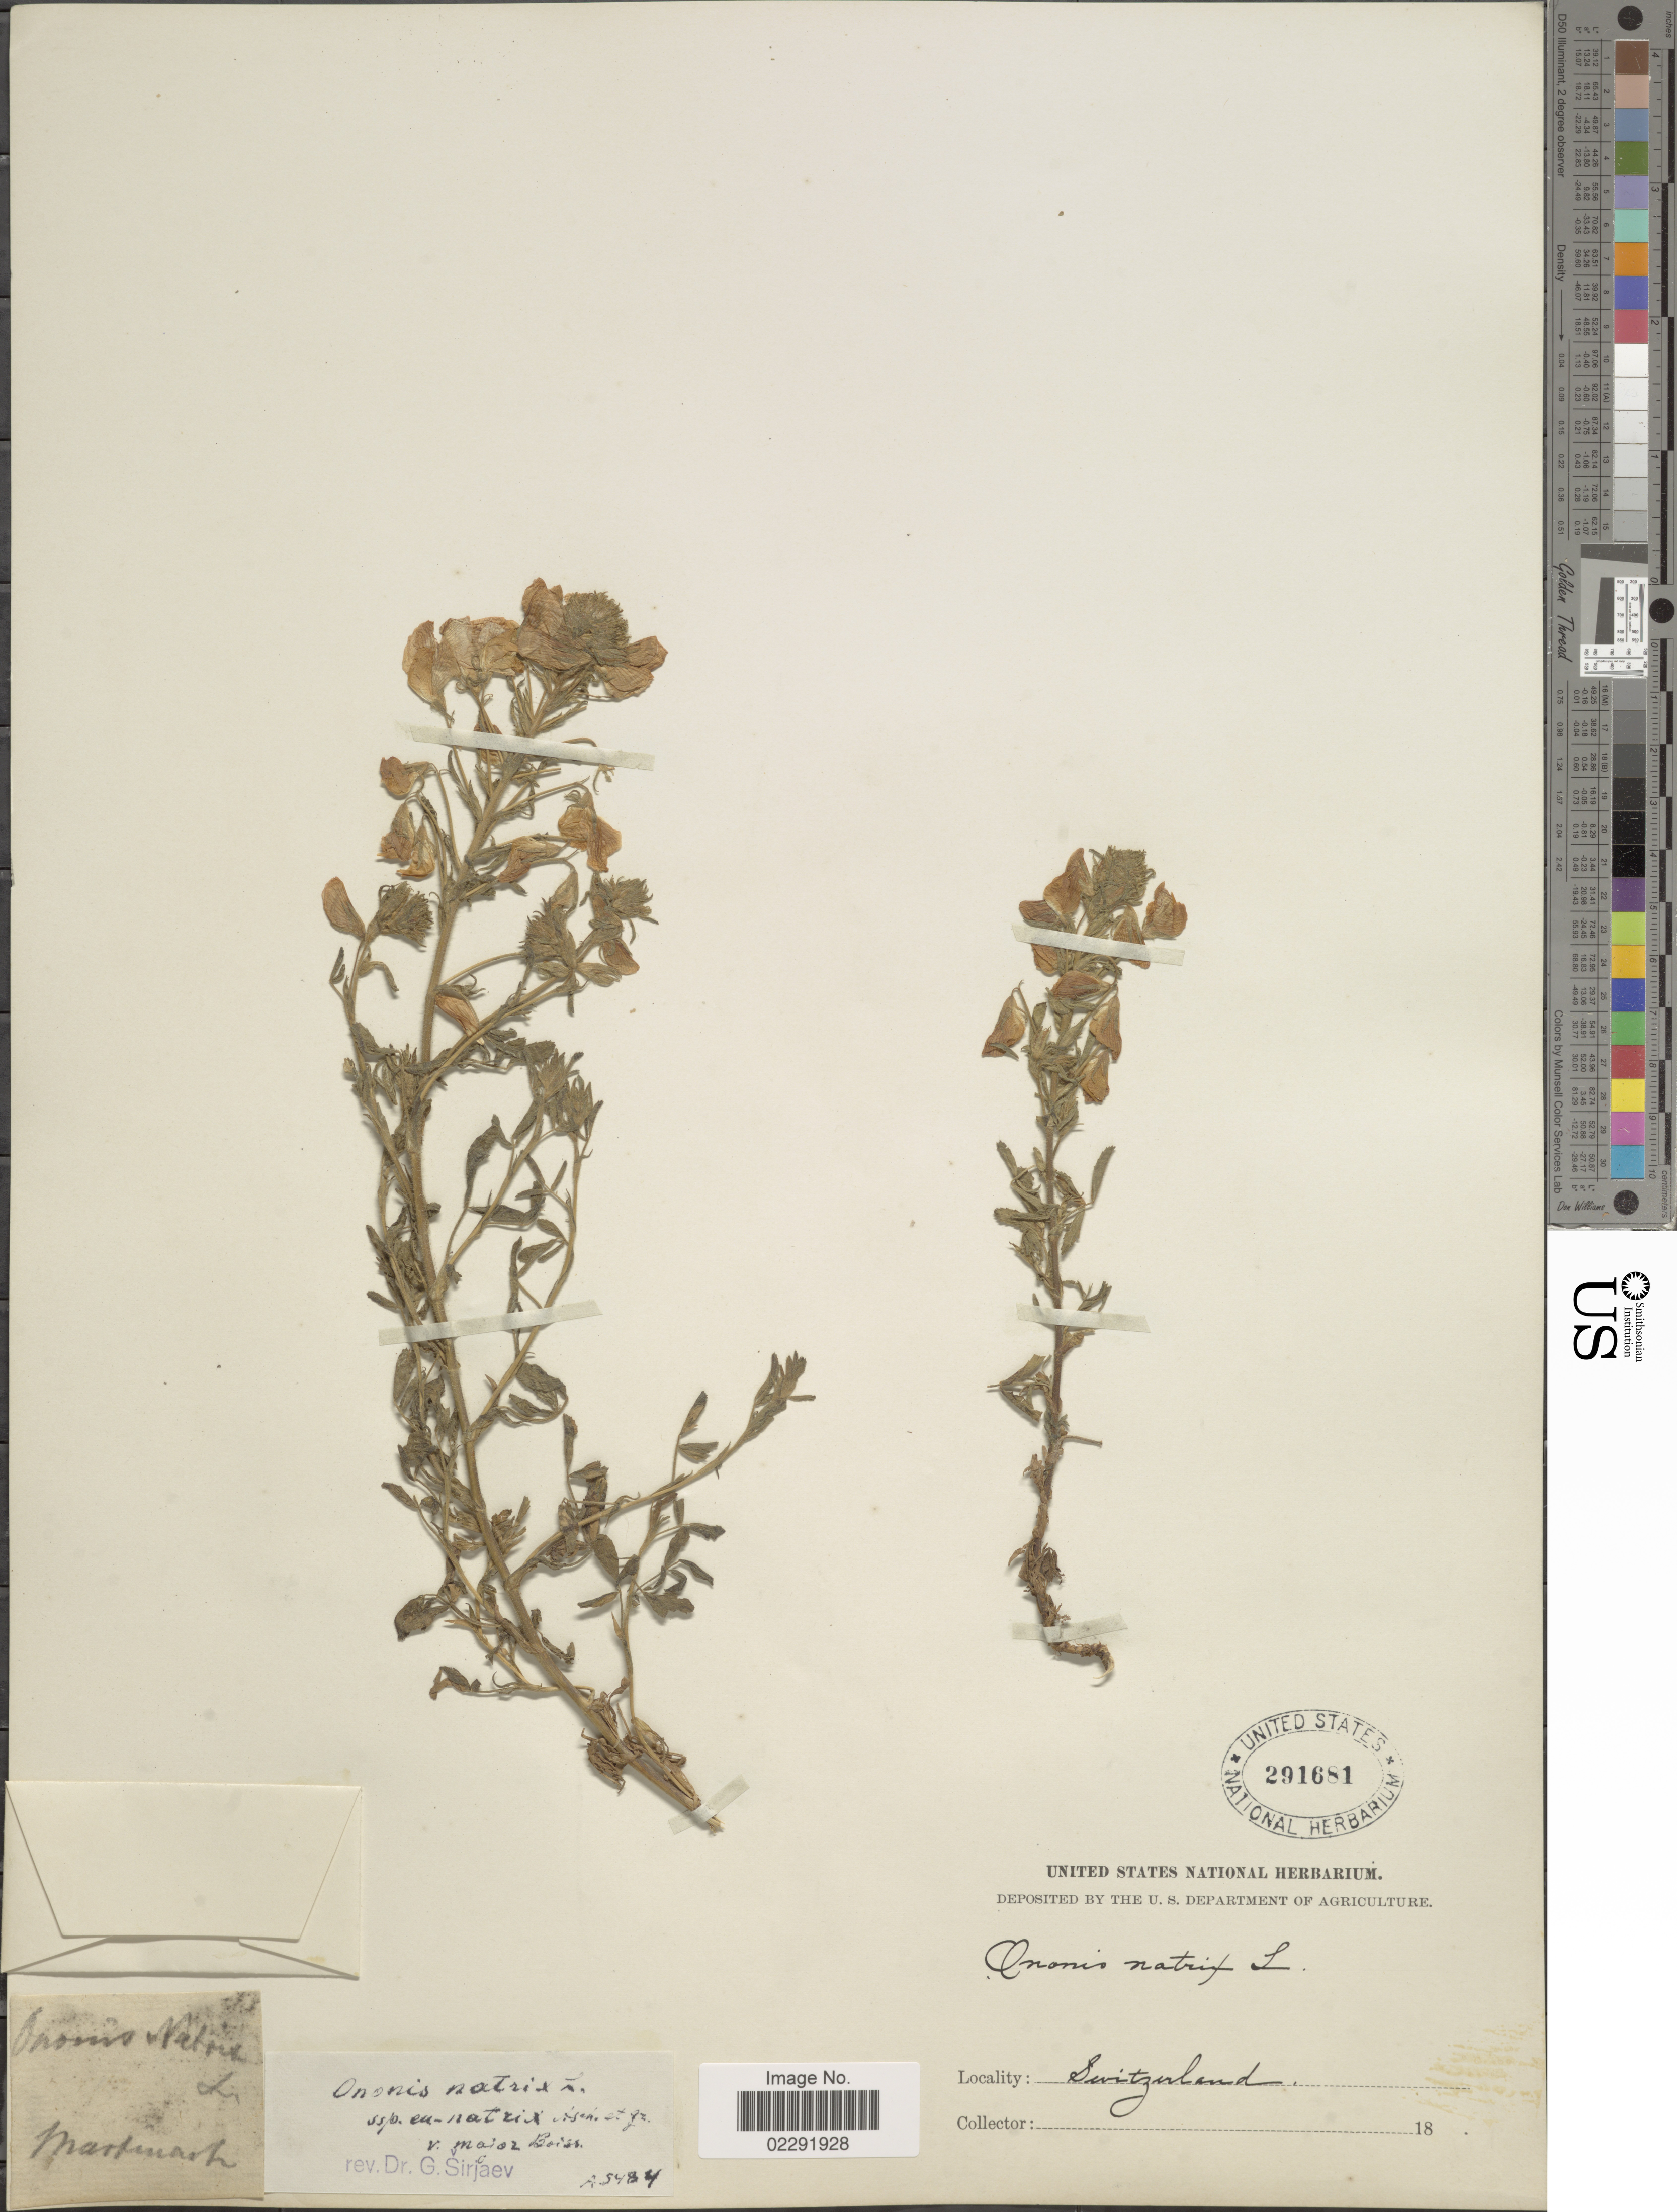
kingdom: Plantae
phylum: Tracheophyta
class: Magnoliopsida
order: Fabales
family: Fabaceae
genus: Ononis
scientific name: Ononis natrix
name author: L.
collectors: Martinash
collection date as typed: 18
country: Switzerland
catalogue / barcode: US 291681